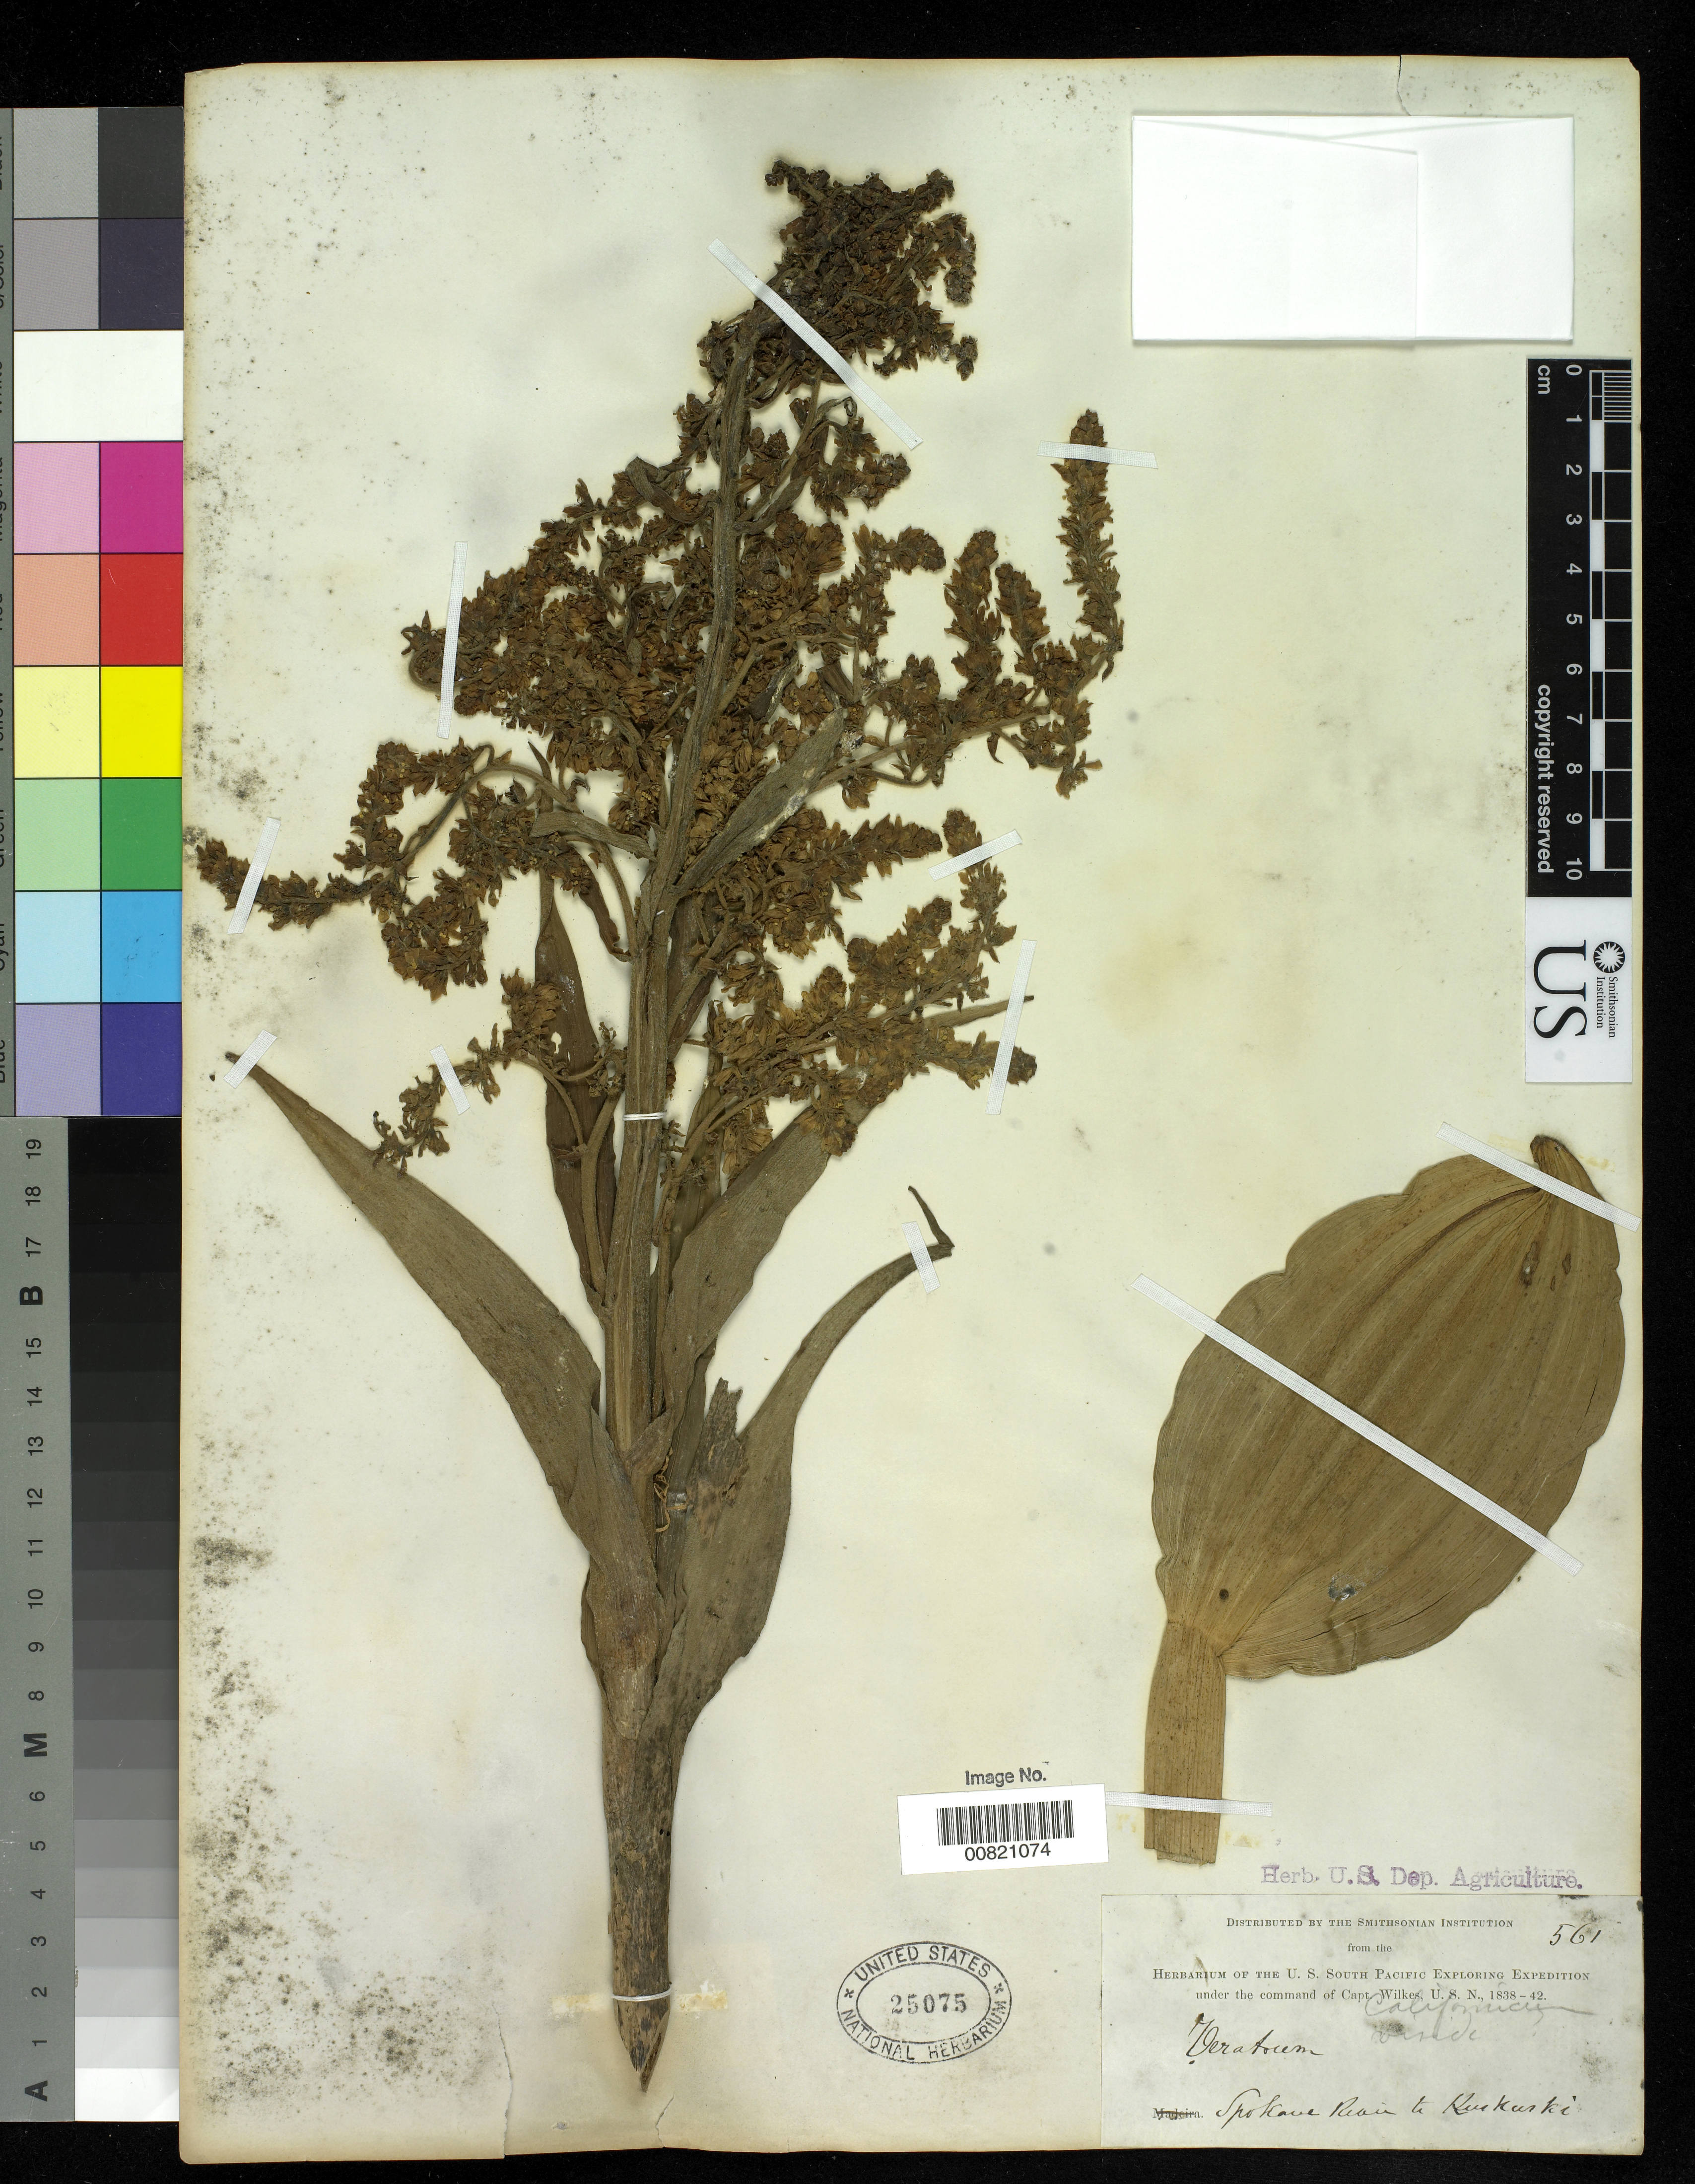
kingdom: Plantae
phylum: Tracheophyta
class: Liliopsida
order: Liliales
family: Melanthiaceae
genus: Veratrum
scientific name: Veratrum californicum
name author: Durand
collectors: Wilkes Explor. Exped.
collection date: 1838/1842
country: United States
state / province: Washington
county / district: Spokane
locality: Spokane River to Kuikurki (sp?)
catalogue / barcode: US 25075